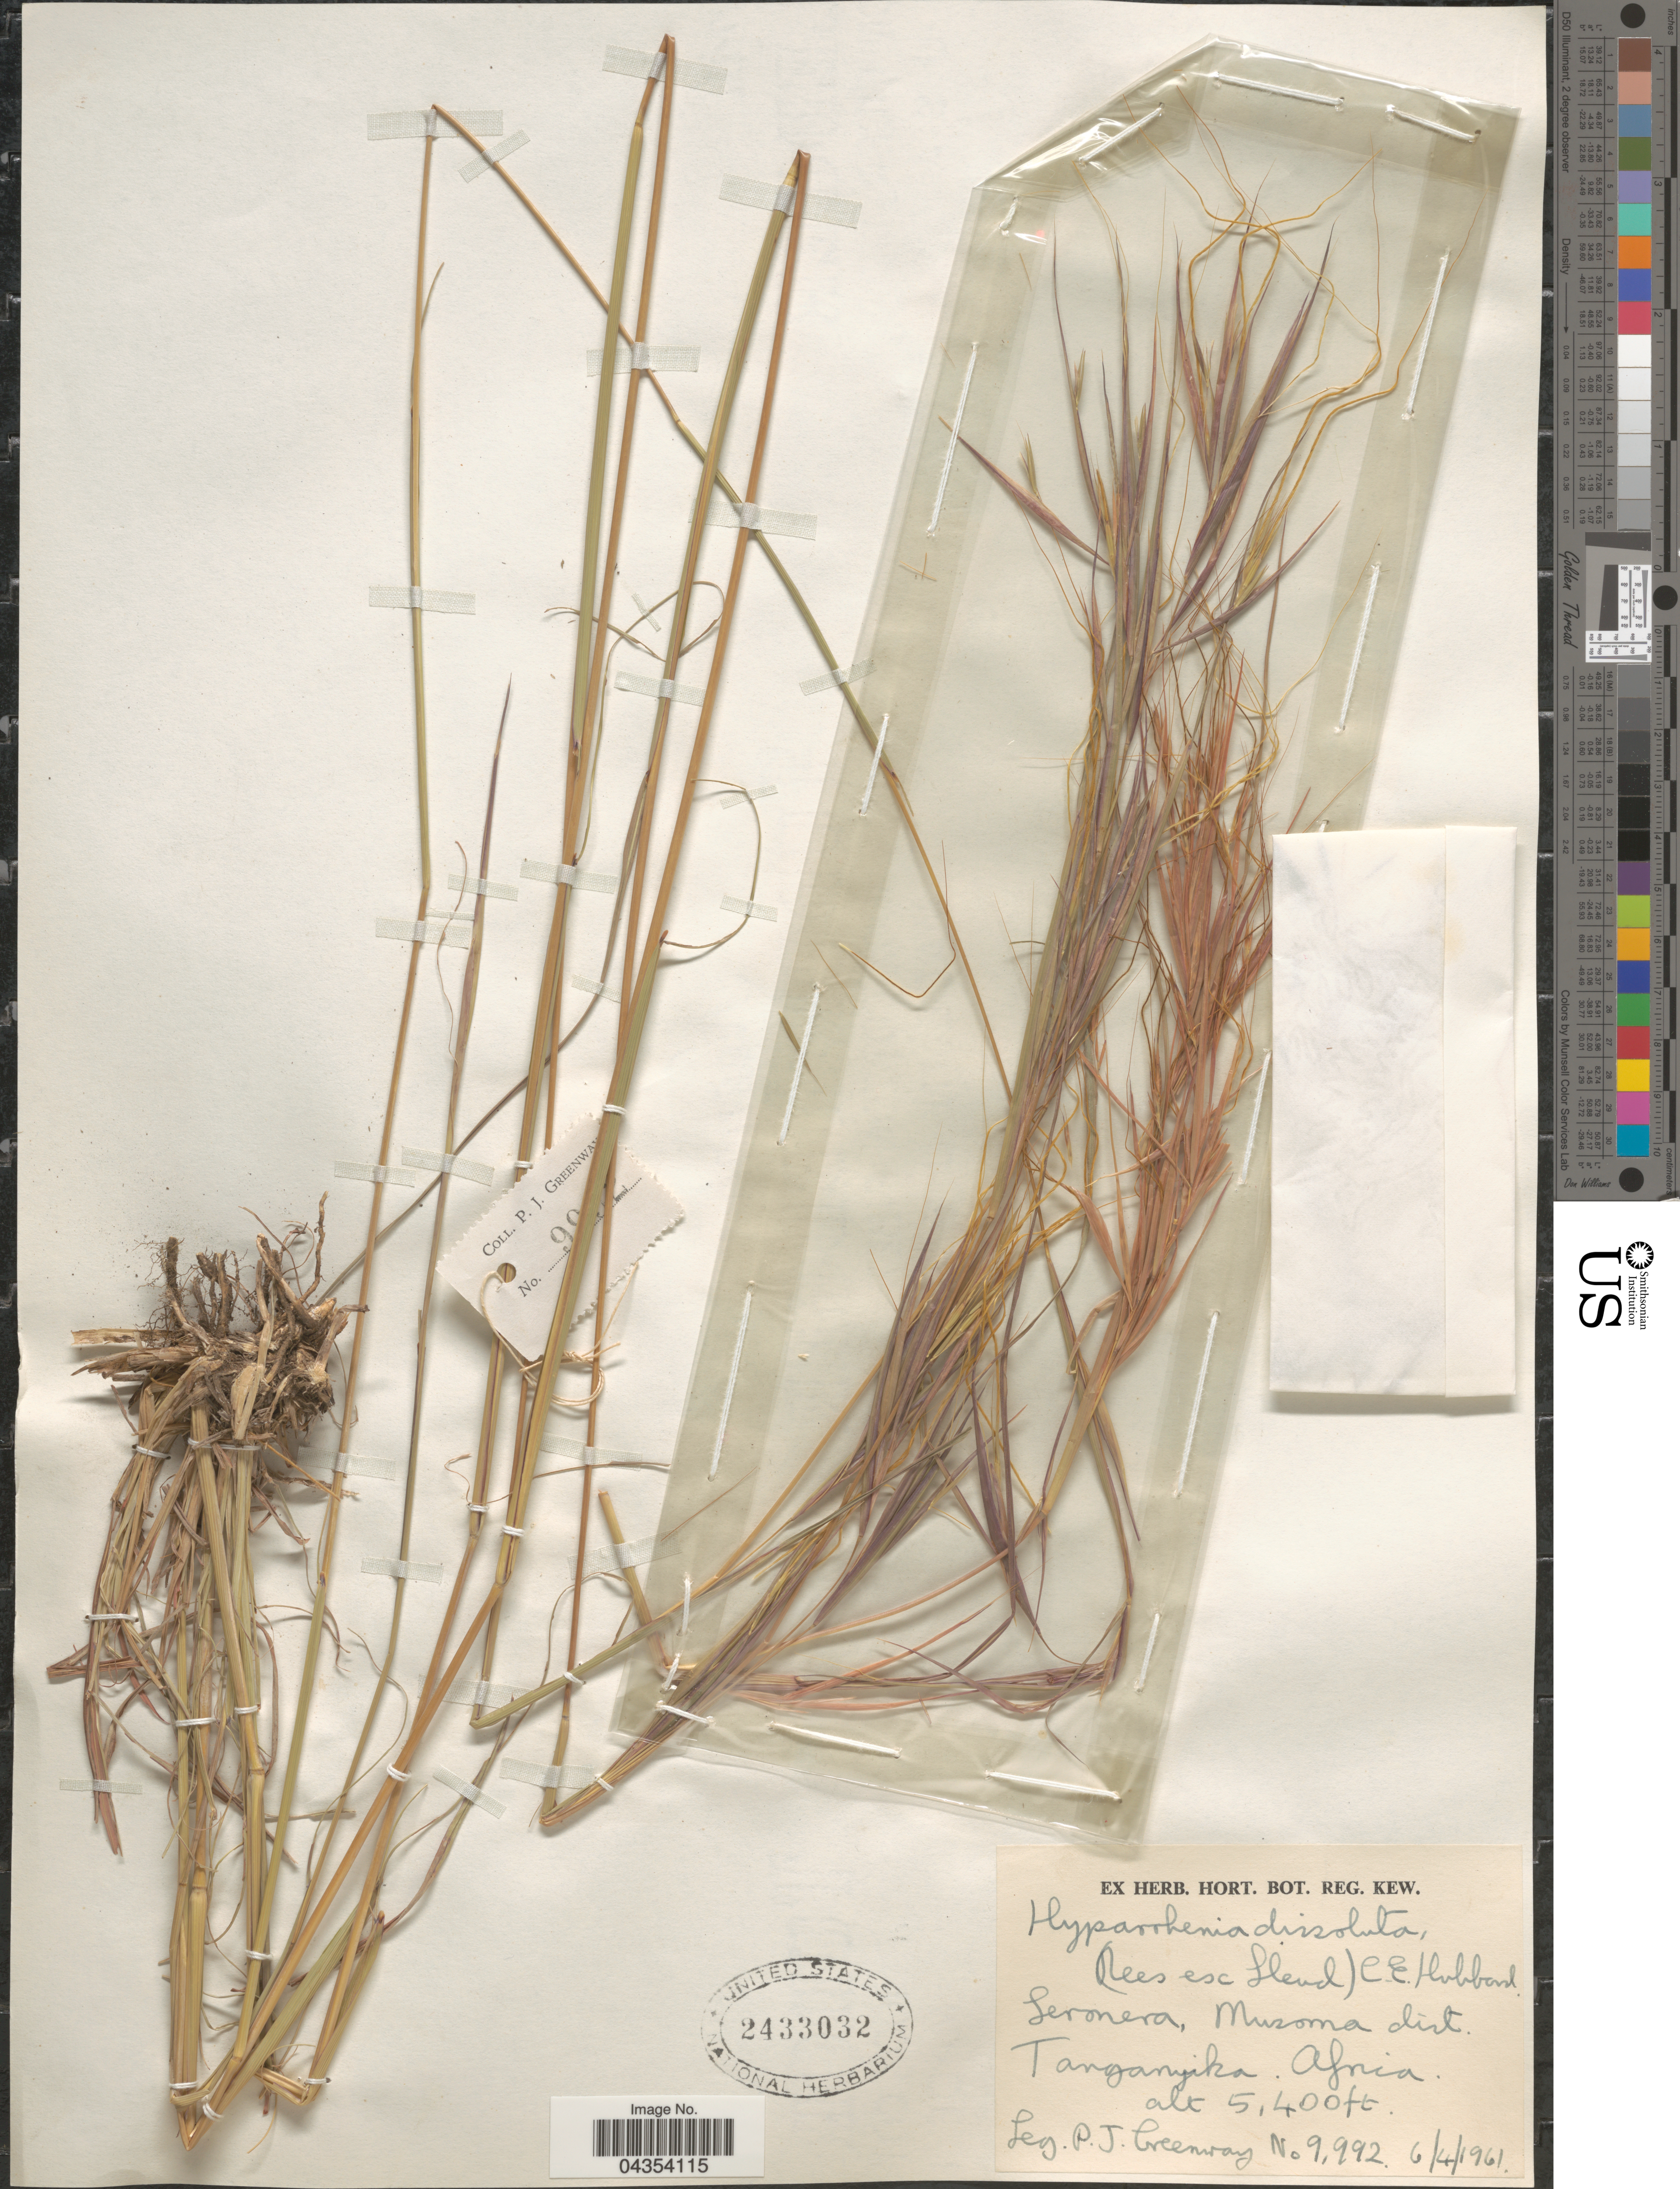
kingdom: Plantae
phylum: Tracheophyta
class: Liliopsida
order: Poales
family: Poaceae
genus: Hyperthelia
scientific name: Hyperthelia dissoluta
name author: (Nees ex Steud.) Clayton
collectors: P. J. Greenway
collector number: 9992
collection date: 1961-04-06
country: Tanzania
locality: Seronera, Musoma dist. Tanganyika.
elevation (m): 1646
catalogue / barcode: US 2433032